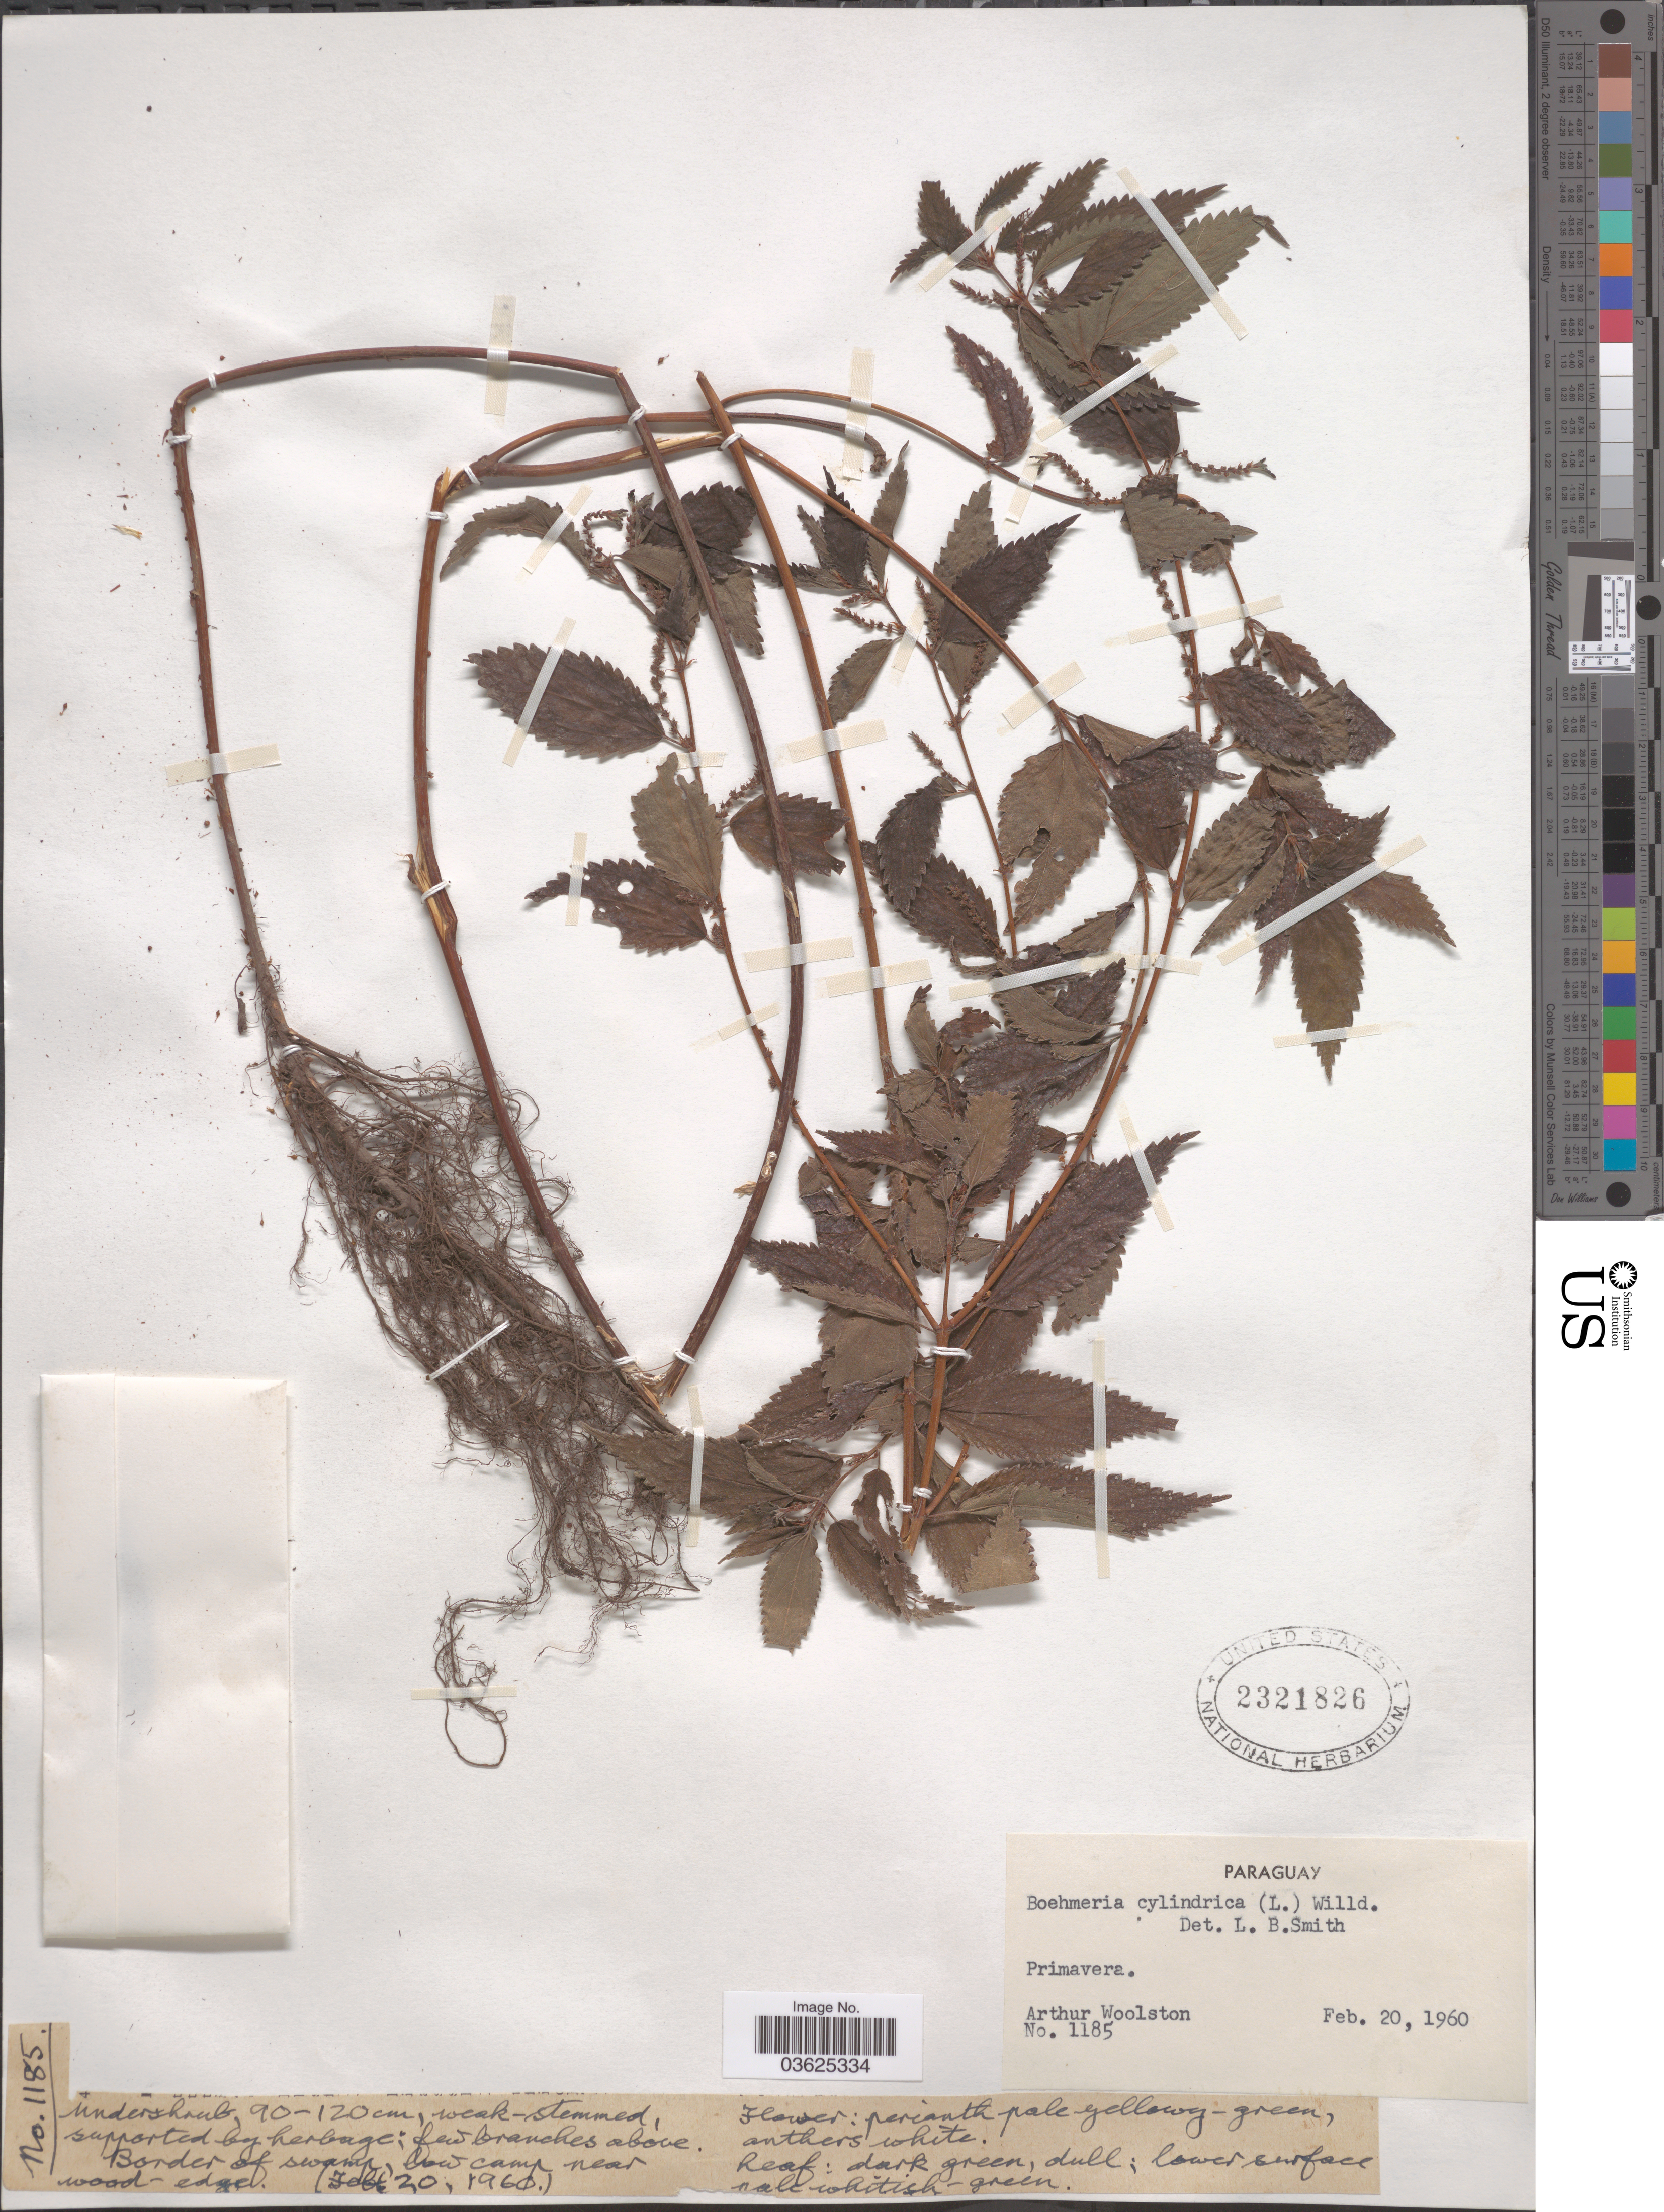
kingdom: Plantae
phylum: Tracheophyta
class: Magnoliopsida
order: Rosales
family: Urticaceae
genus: Boehmeria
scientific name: Boehmeria cylindrica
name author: (L.) Sw.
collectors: A. L. Woolston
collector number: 1185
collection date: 1960-02-20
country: Paraguay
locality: Primavera. Border of swamp, low camp near wood-edge.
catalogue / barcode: US 2321826